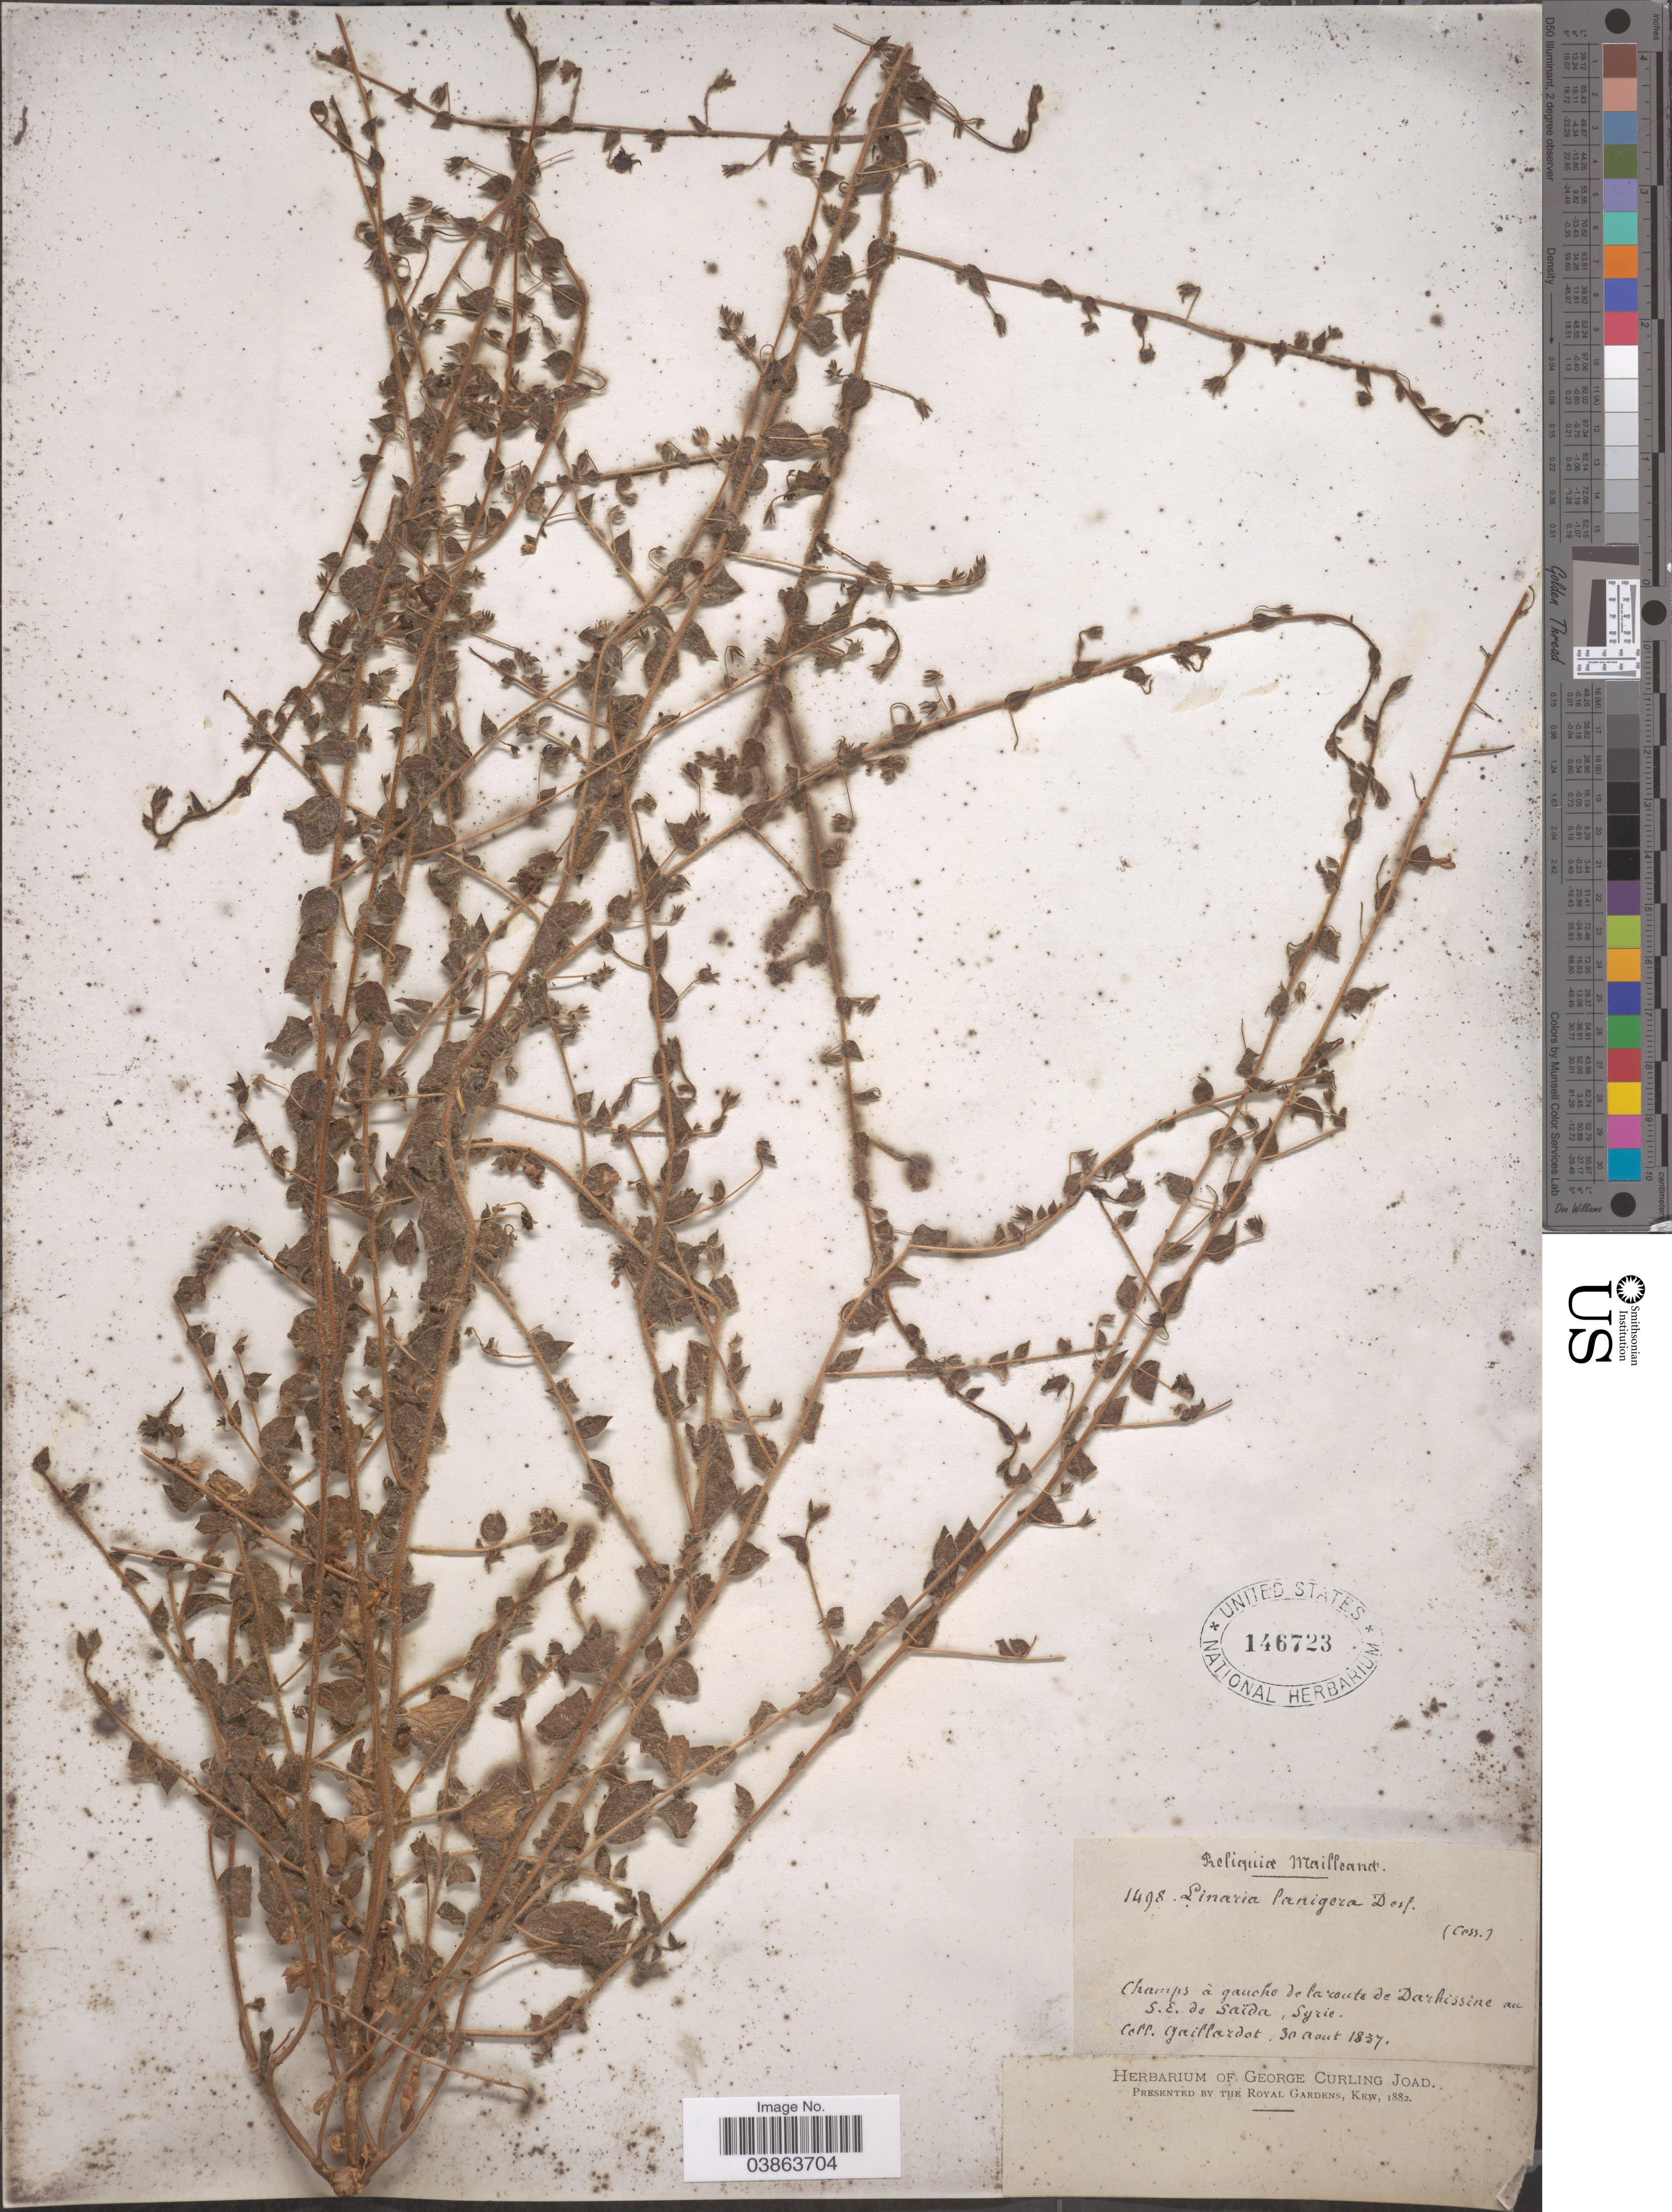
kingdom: Plantae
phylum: Tracheophyta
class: Magnoliopsida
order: Lamiales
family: Plantaginaceae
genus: Linaria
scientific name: Linaria lanigera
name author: Desf.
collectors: Gaillardot, --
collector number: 1498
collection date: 1857-08-30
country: Syria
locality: Champs a gauche de la route de Darhissine au S.E. de Saida.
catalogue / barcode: US 146723